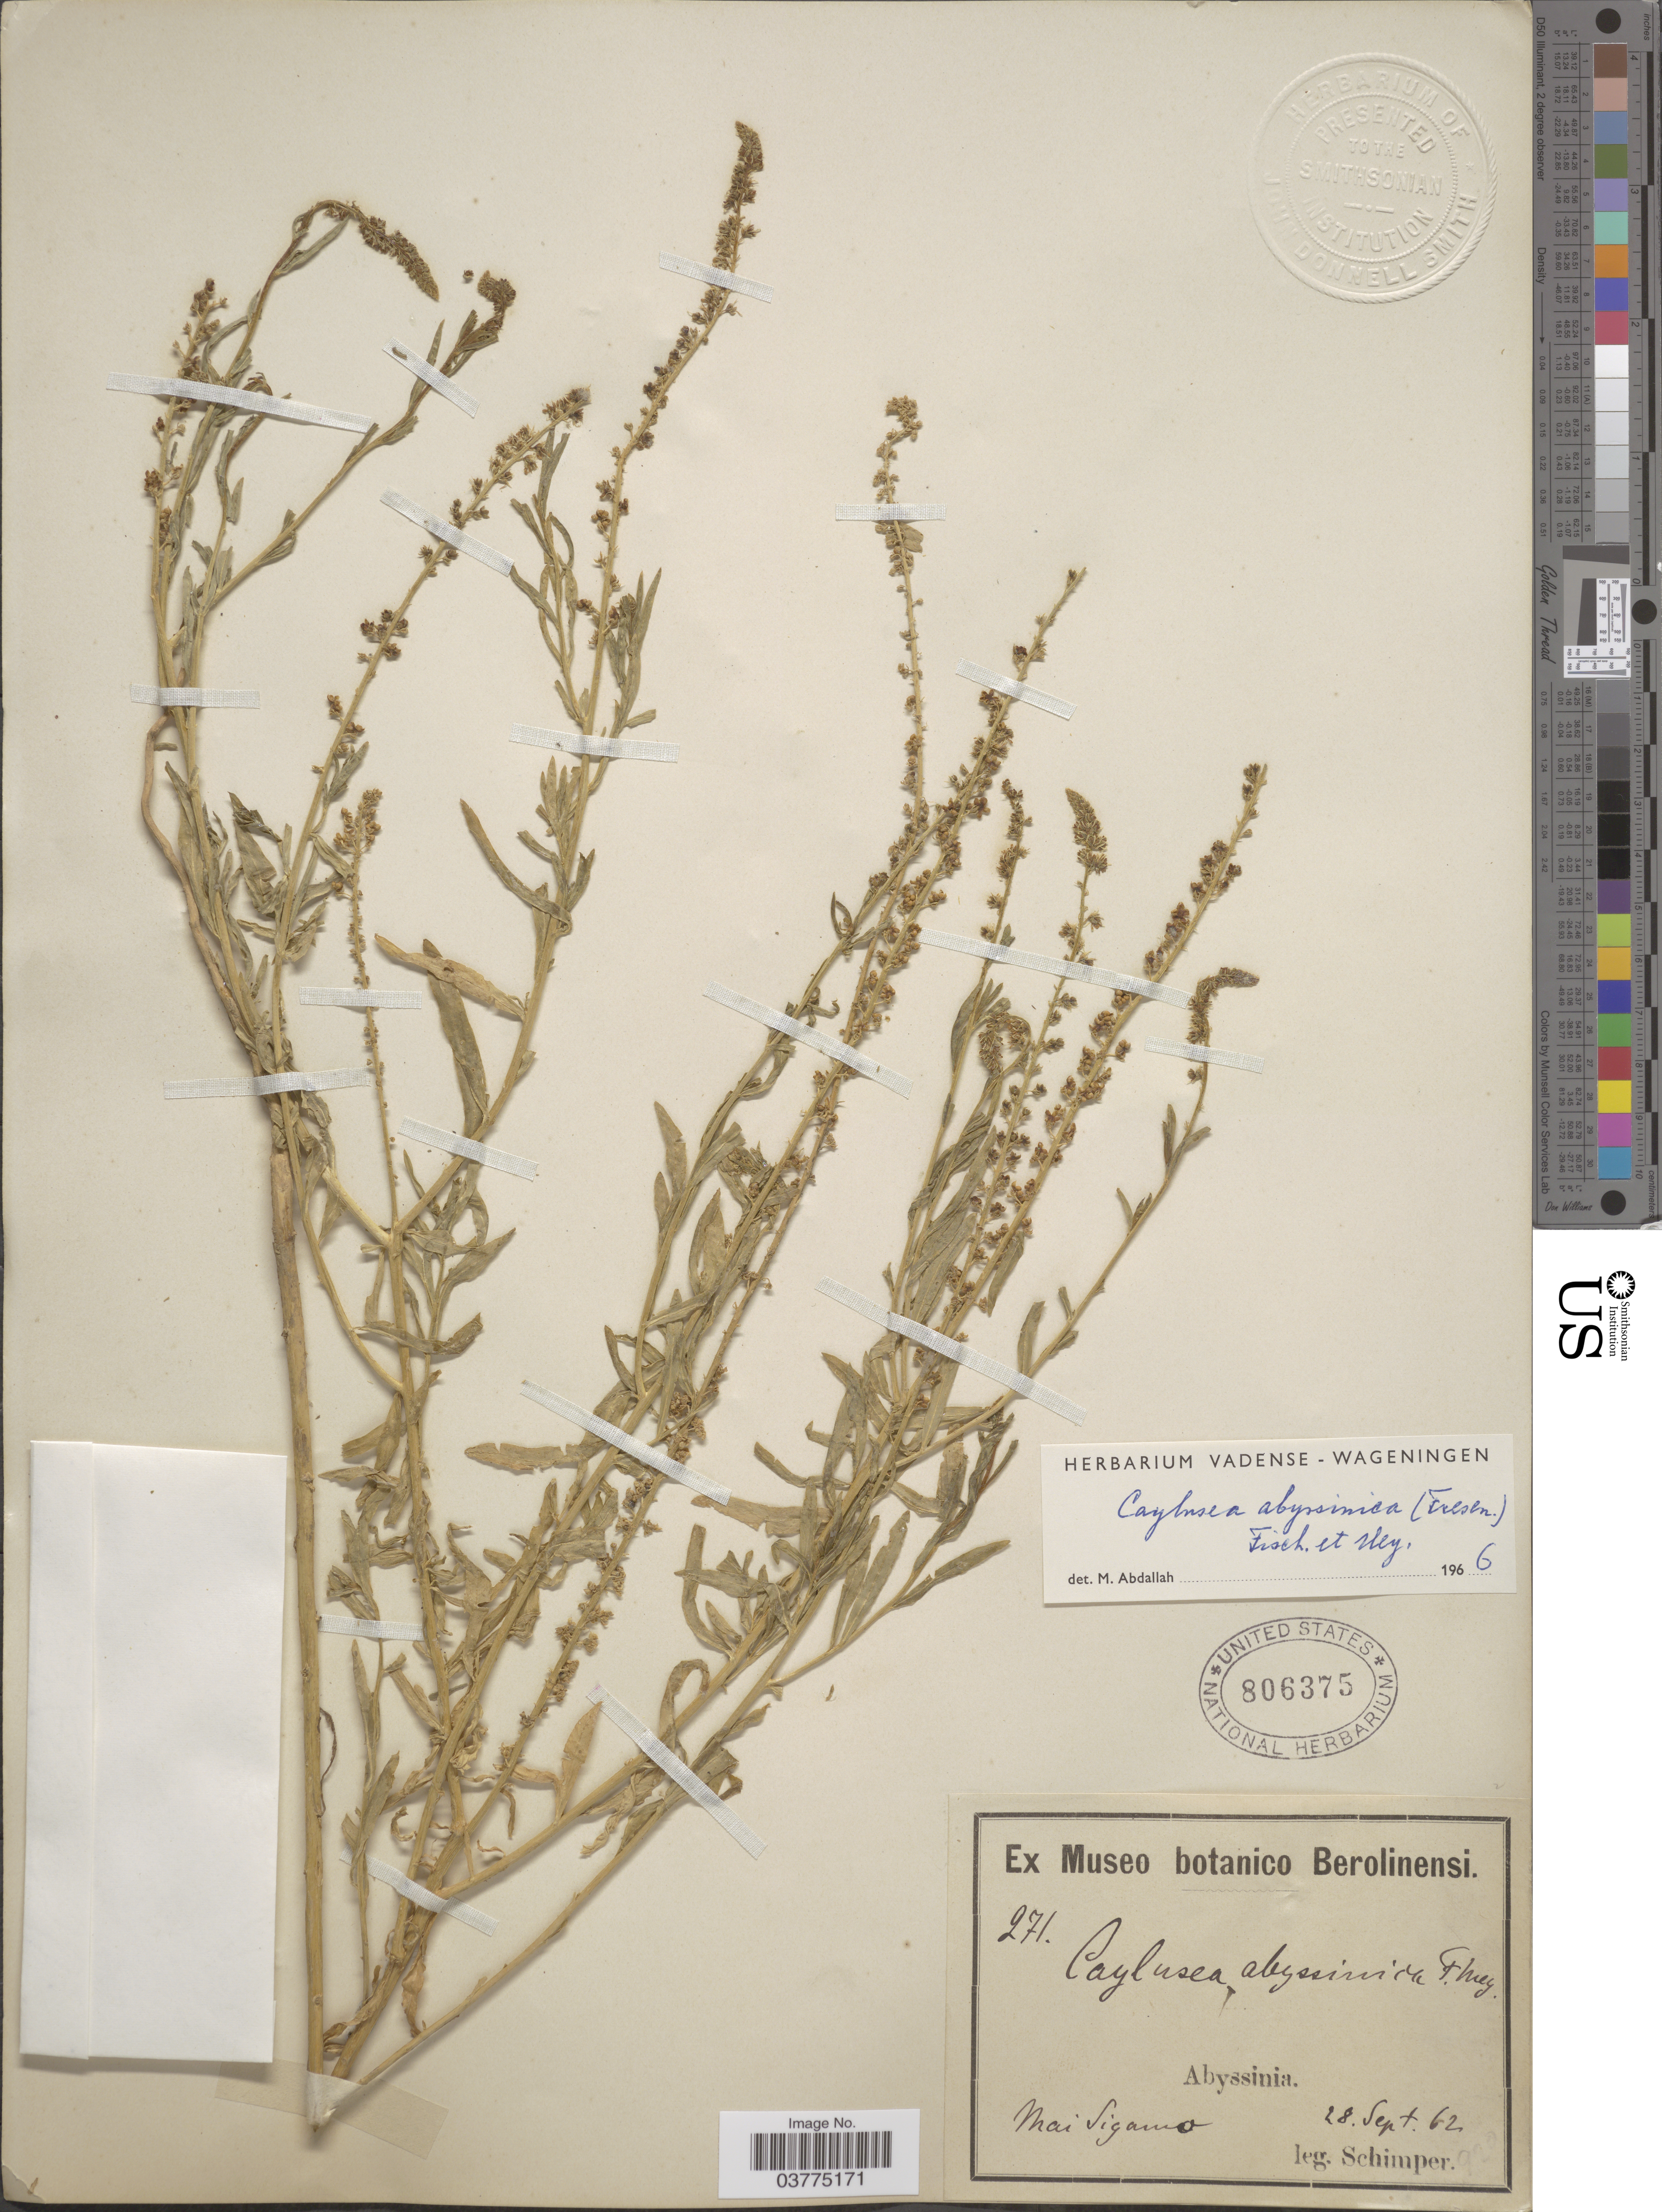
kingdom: Plantae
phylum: Tracheophyta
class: Magnoliopsida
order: Brassicales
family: Resedaceae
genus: Caylusea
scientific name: Caylusea abyssinica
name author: (Fresen.) Fisch. & C.A. Mey.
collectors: -. Schimper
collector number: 271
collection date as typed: Transcribed d/m/y: 28/9/62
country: Ethiopia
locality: Abyssinia. Mai Sigamo.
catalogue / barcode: US 806375